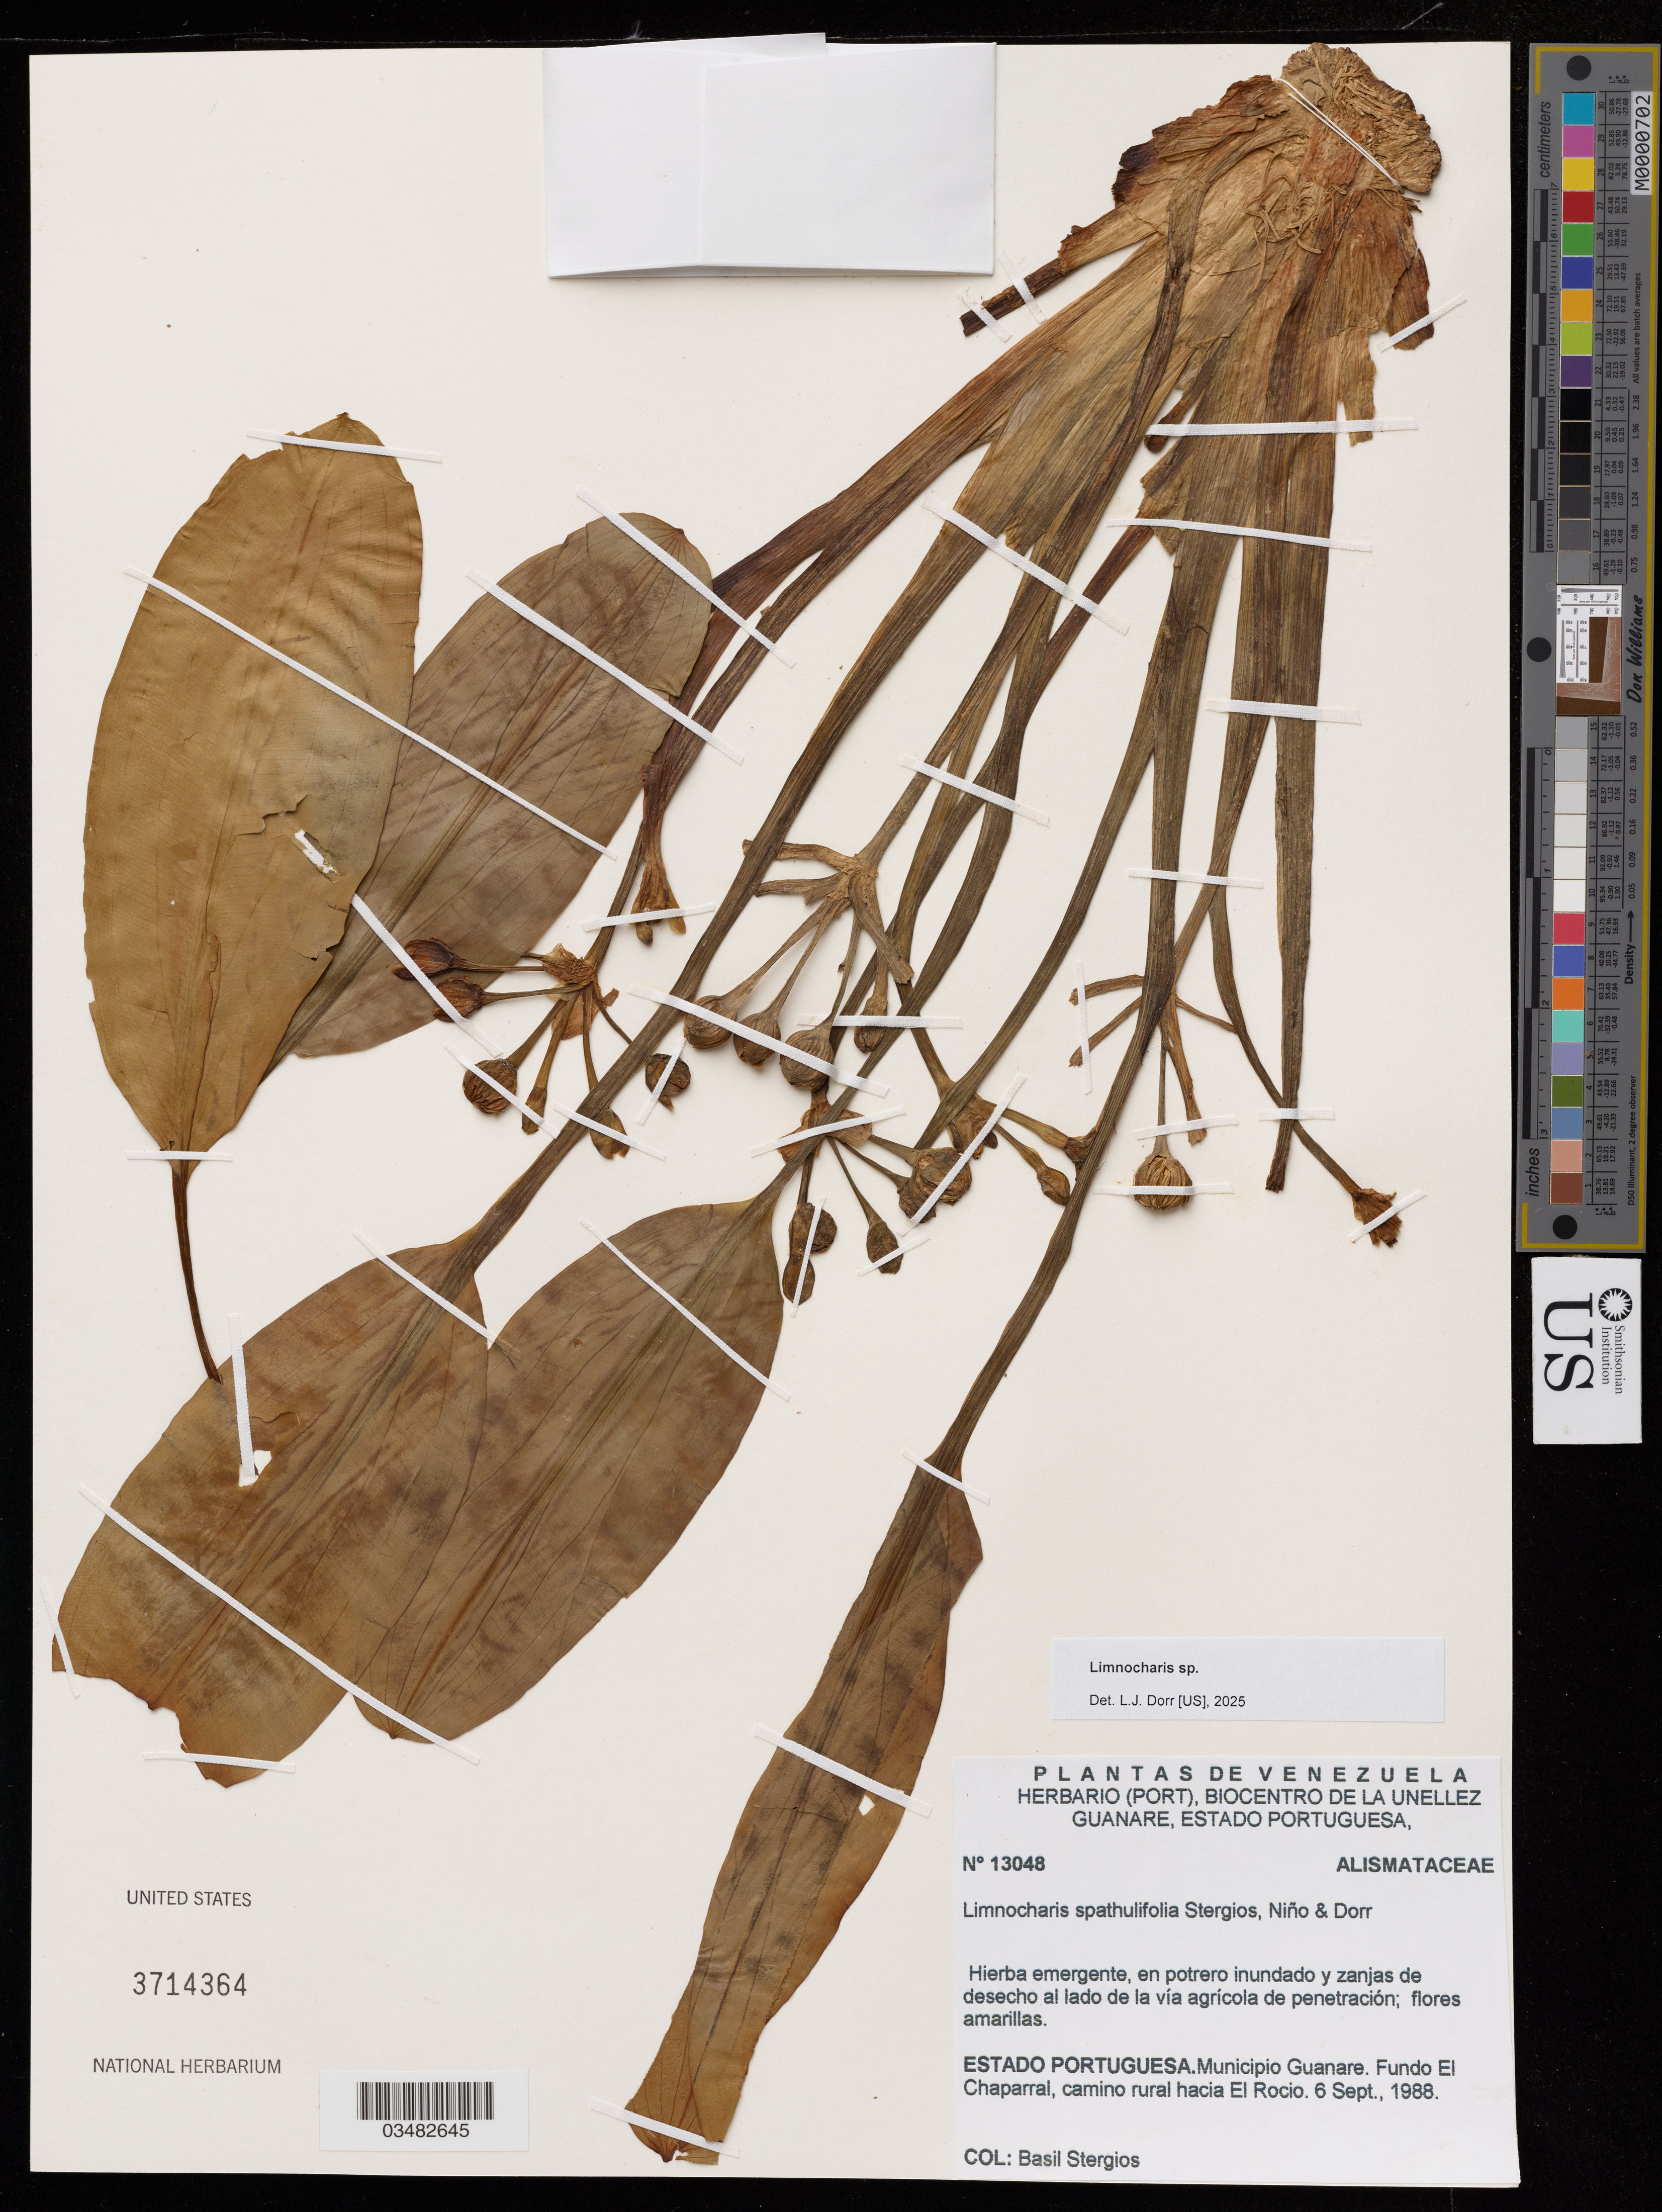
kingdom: Plantae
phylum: Tracheophyta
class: Liliopsida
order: Alismatales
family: Alismataceae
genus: Limnocharis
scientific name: Limnocharis sp.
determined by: Dorr, Laurence J., Curator (BOT), Smithsonian Institution - National Museum of Natural History (UNITED STATES)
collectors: B. G. Stergios & F. J. Ortega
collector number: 13048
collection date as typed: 6 sep 1988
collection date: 1988-09-06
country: Venezuela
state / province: Portuguesa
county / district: Guanare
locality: Fundo El Shaparral, camino rural hacia El Rocio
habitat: en potrero inundada y zanjas de desecho al lado de via agricola de penetracion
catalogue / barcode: US 3714364